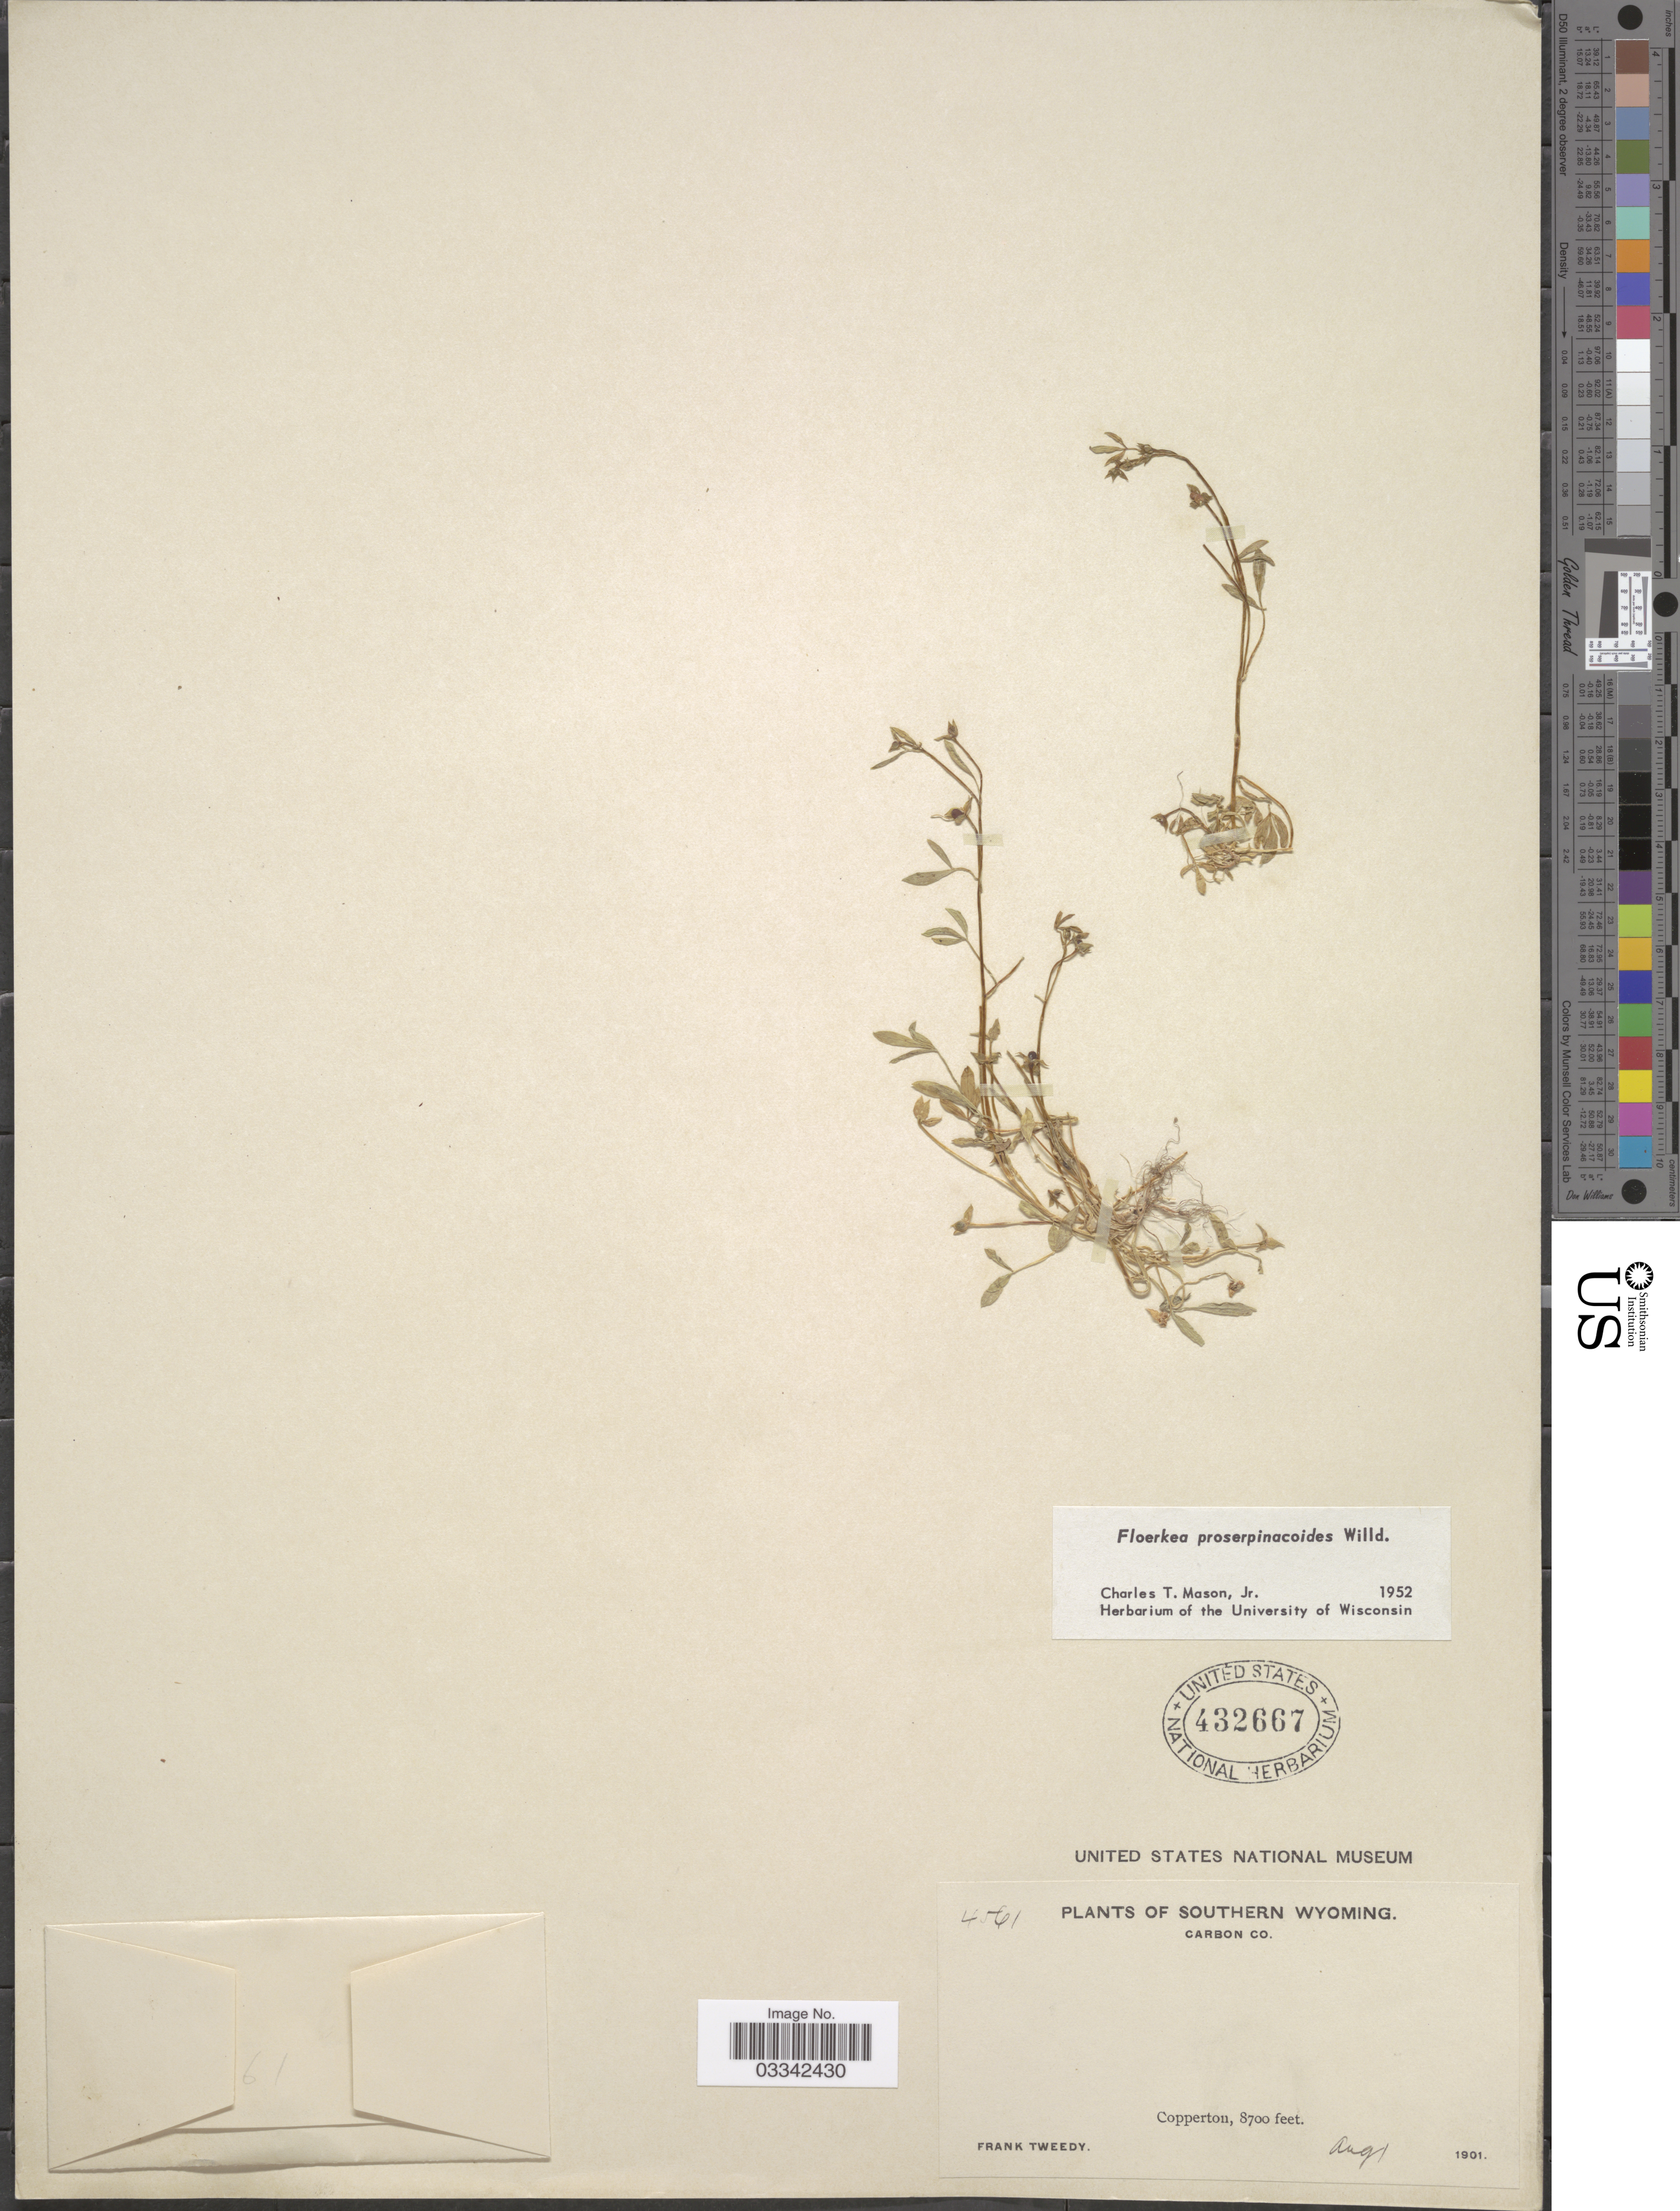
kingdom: Plantae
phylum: Tracheophyta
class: Magnoliopsida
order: Brassicales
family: Limnanthaceae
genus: Floerkea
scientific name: Floerkea proserpinacoides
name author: Willd.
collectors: F. Tweedy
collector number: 4561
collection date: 1901-08-01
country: United States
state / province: Wyoming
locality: Southern Wyoming. Copperton.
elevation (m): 2652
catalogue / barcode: US 432667